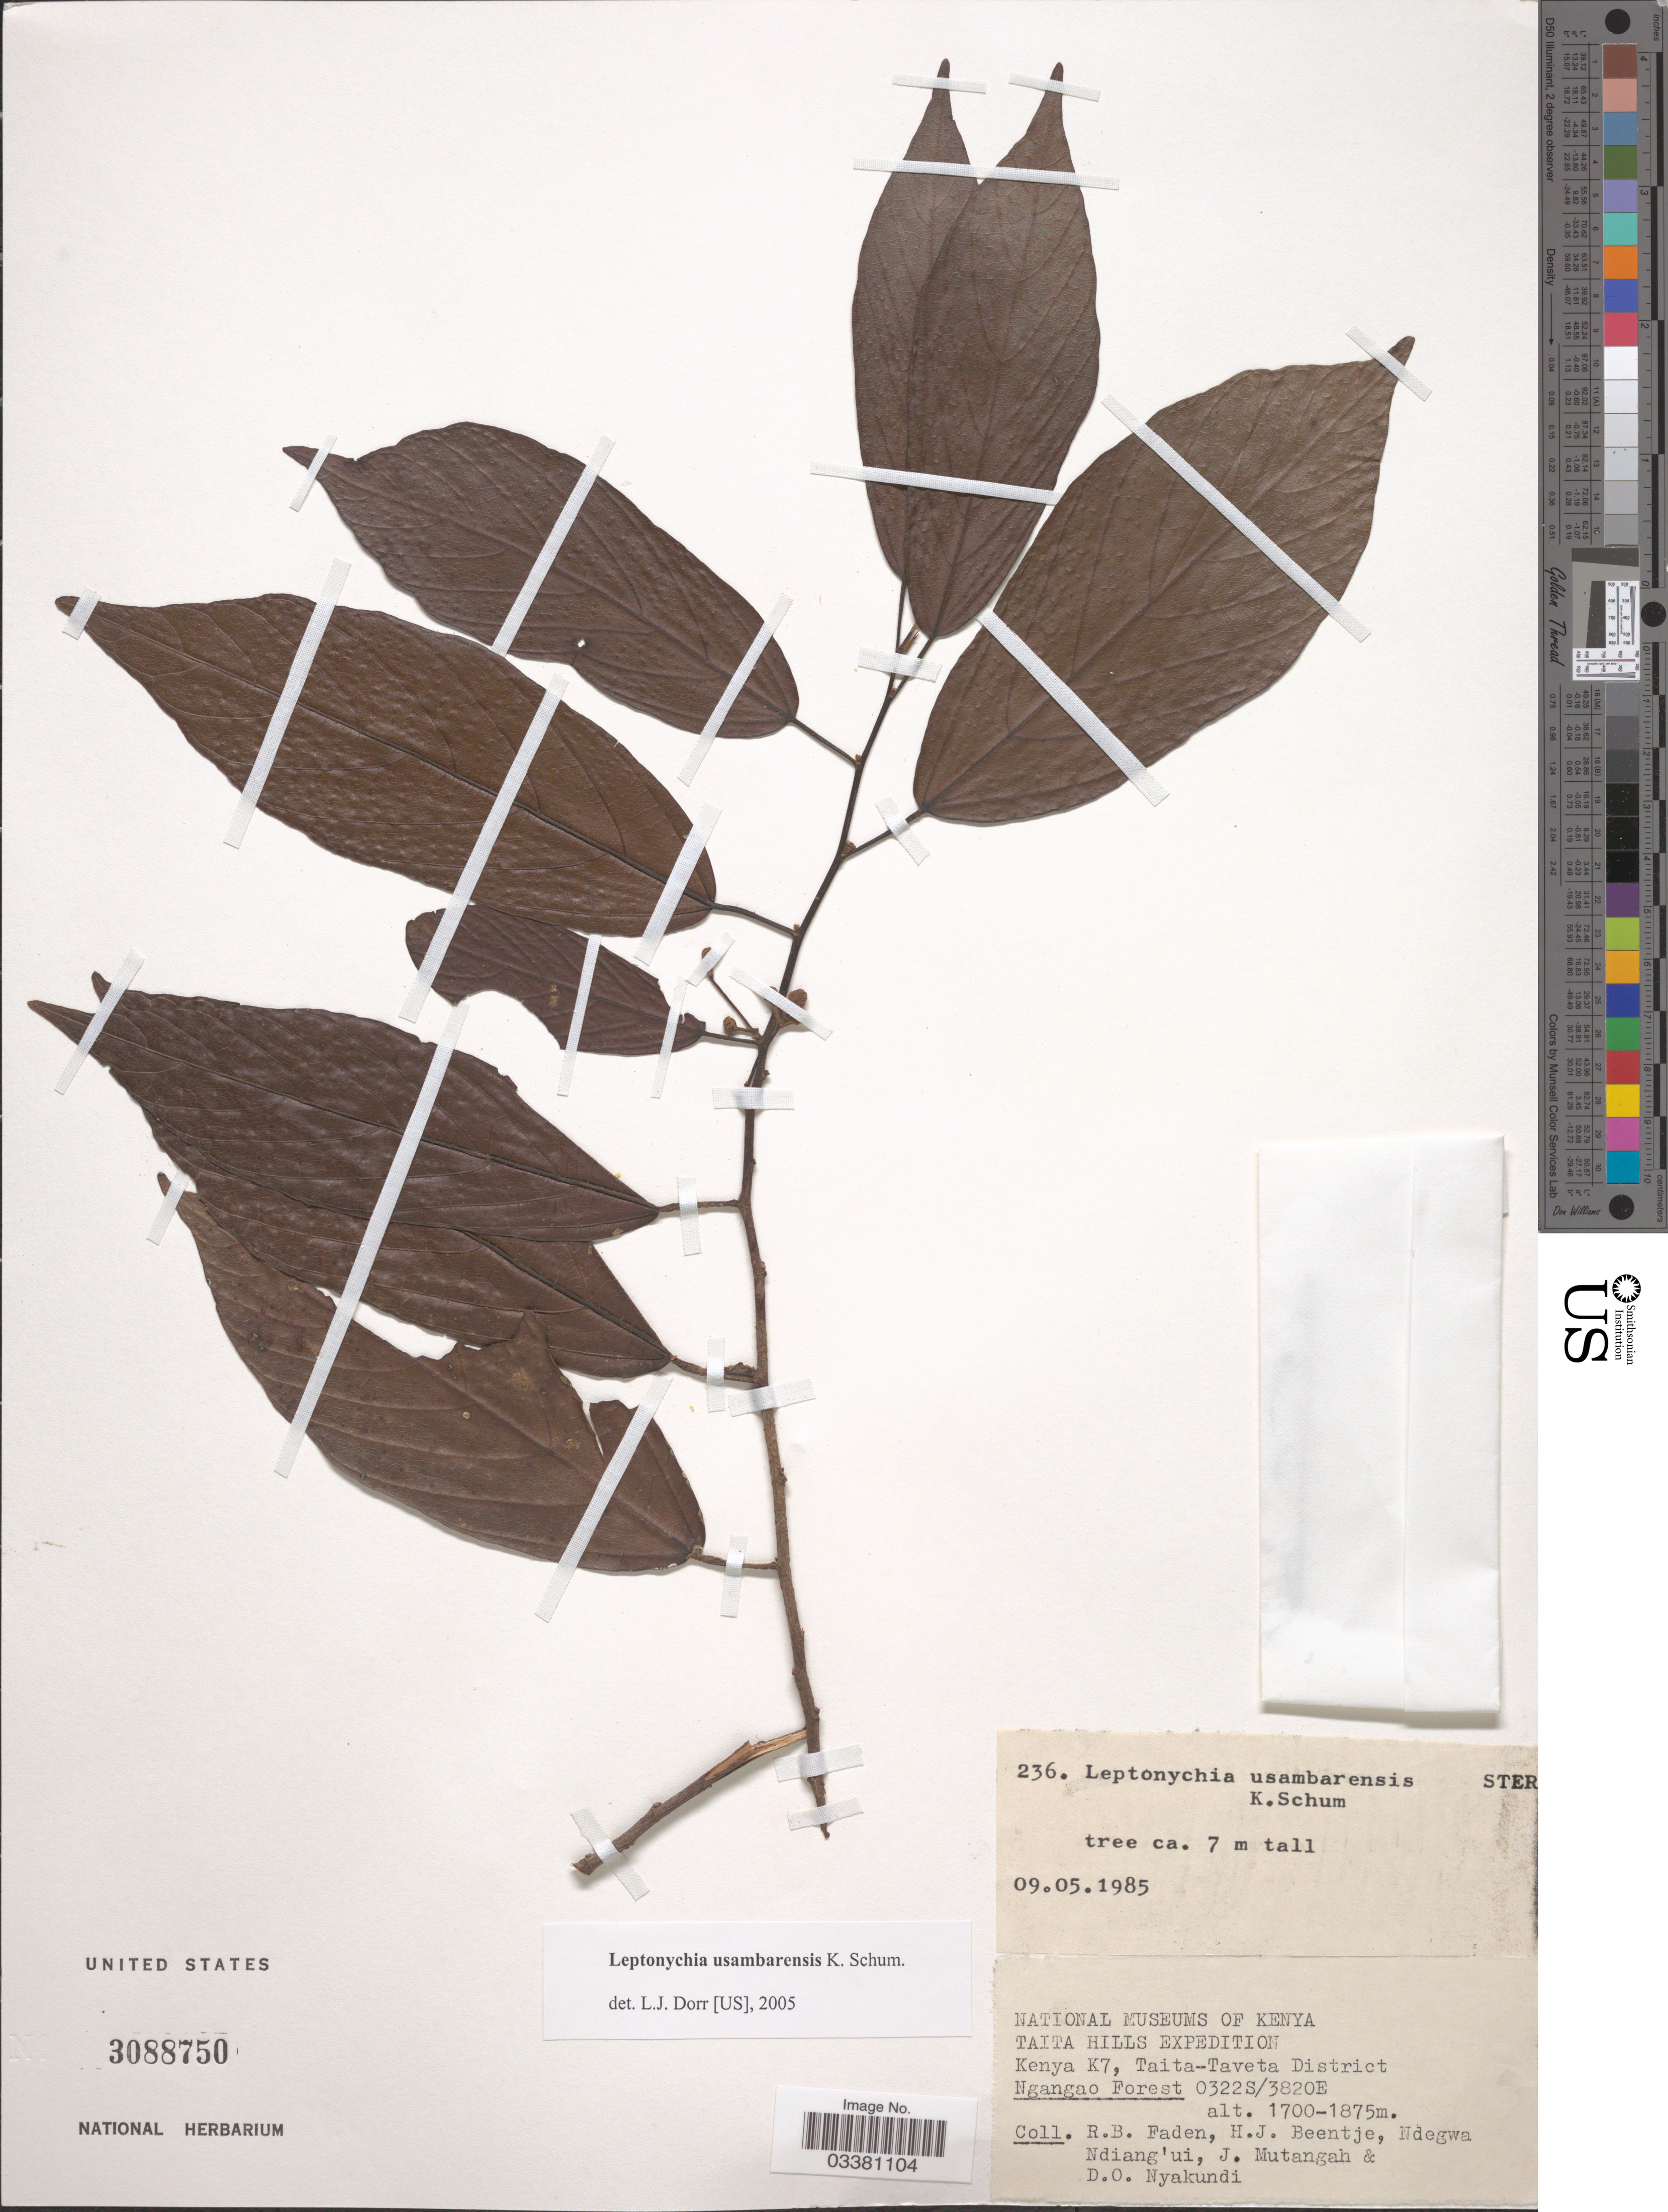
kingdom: Plantae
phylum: Tracheophyta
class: Magnoliopsida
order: Malvales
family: Malvaceae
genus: Leptonychia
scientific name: Leptonychia usambarensis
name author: K. Schum.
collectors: R. B. Faden, H. J. Beentje, Ndegwa Ndiang'ui, J. Mutangah & D. Nyakundi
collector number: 236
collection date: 1985-05-09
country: Kenya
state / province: Taita Taveta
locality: Taita Hills. K7, Taita-Taveta District, Ngangao Forest.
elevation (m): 1700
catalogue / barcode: US 3088750